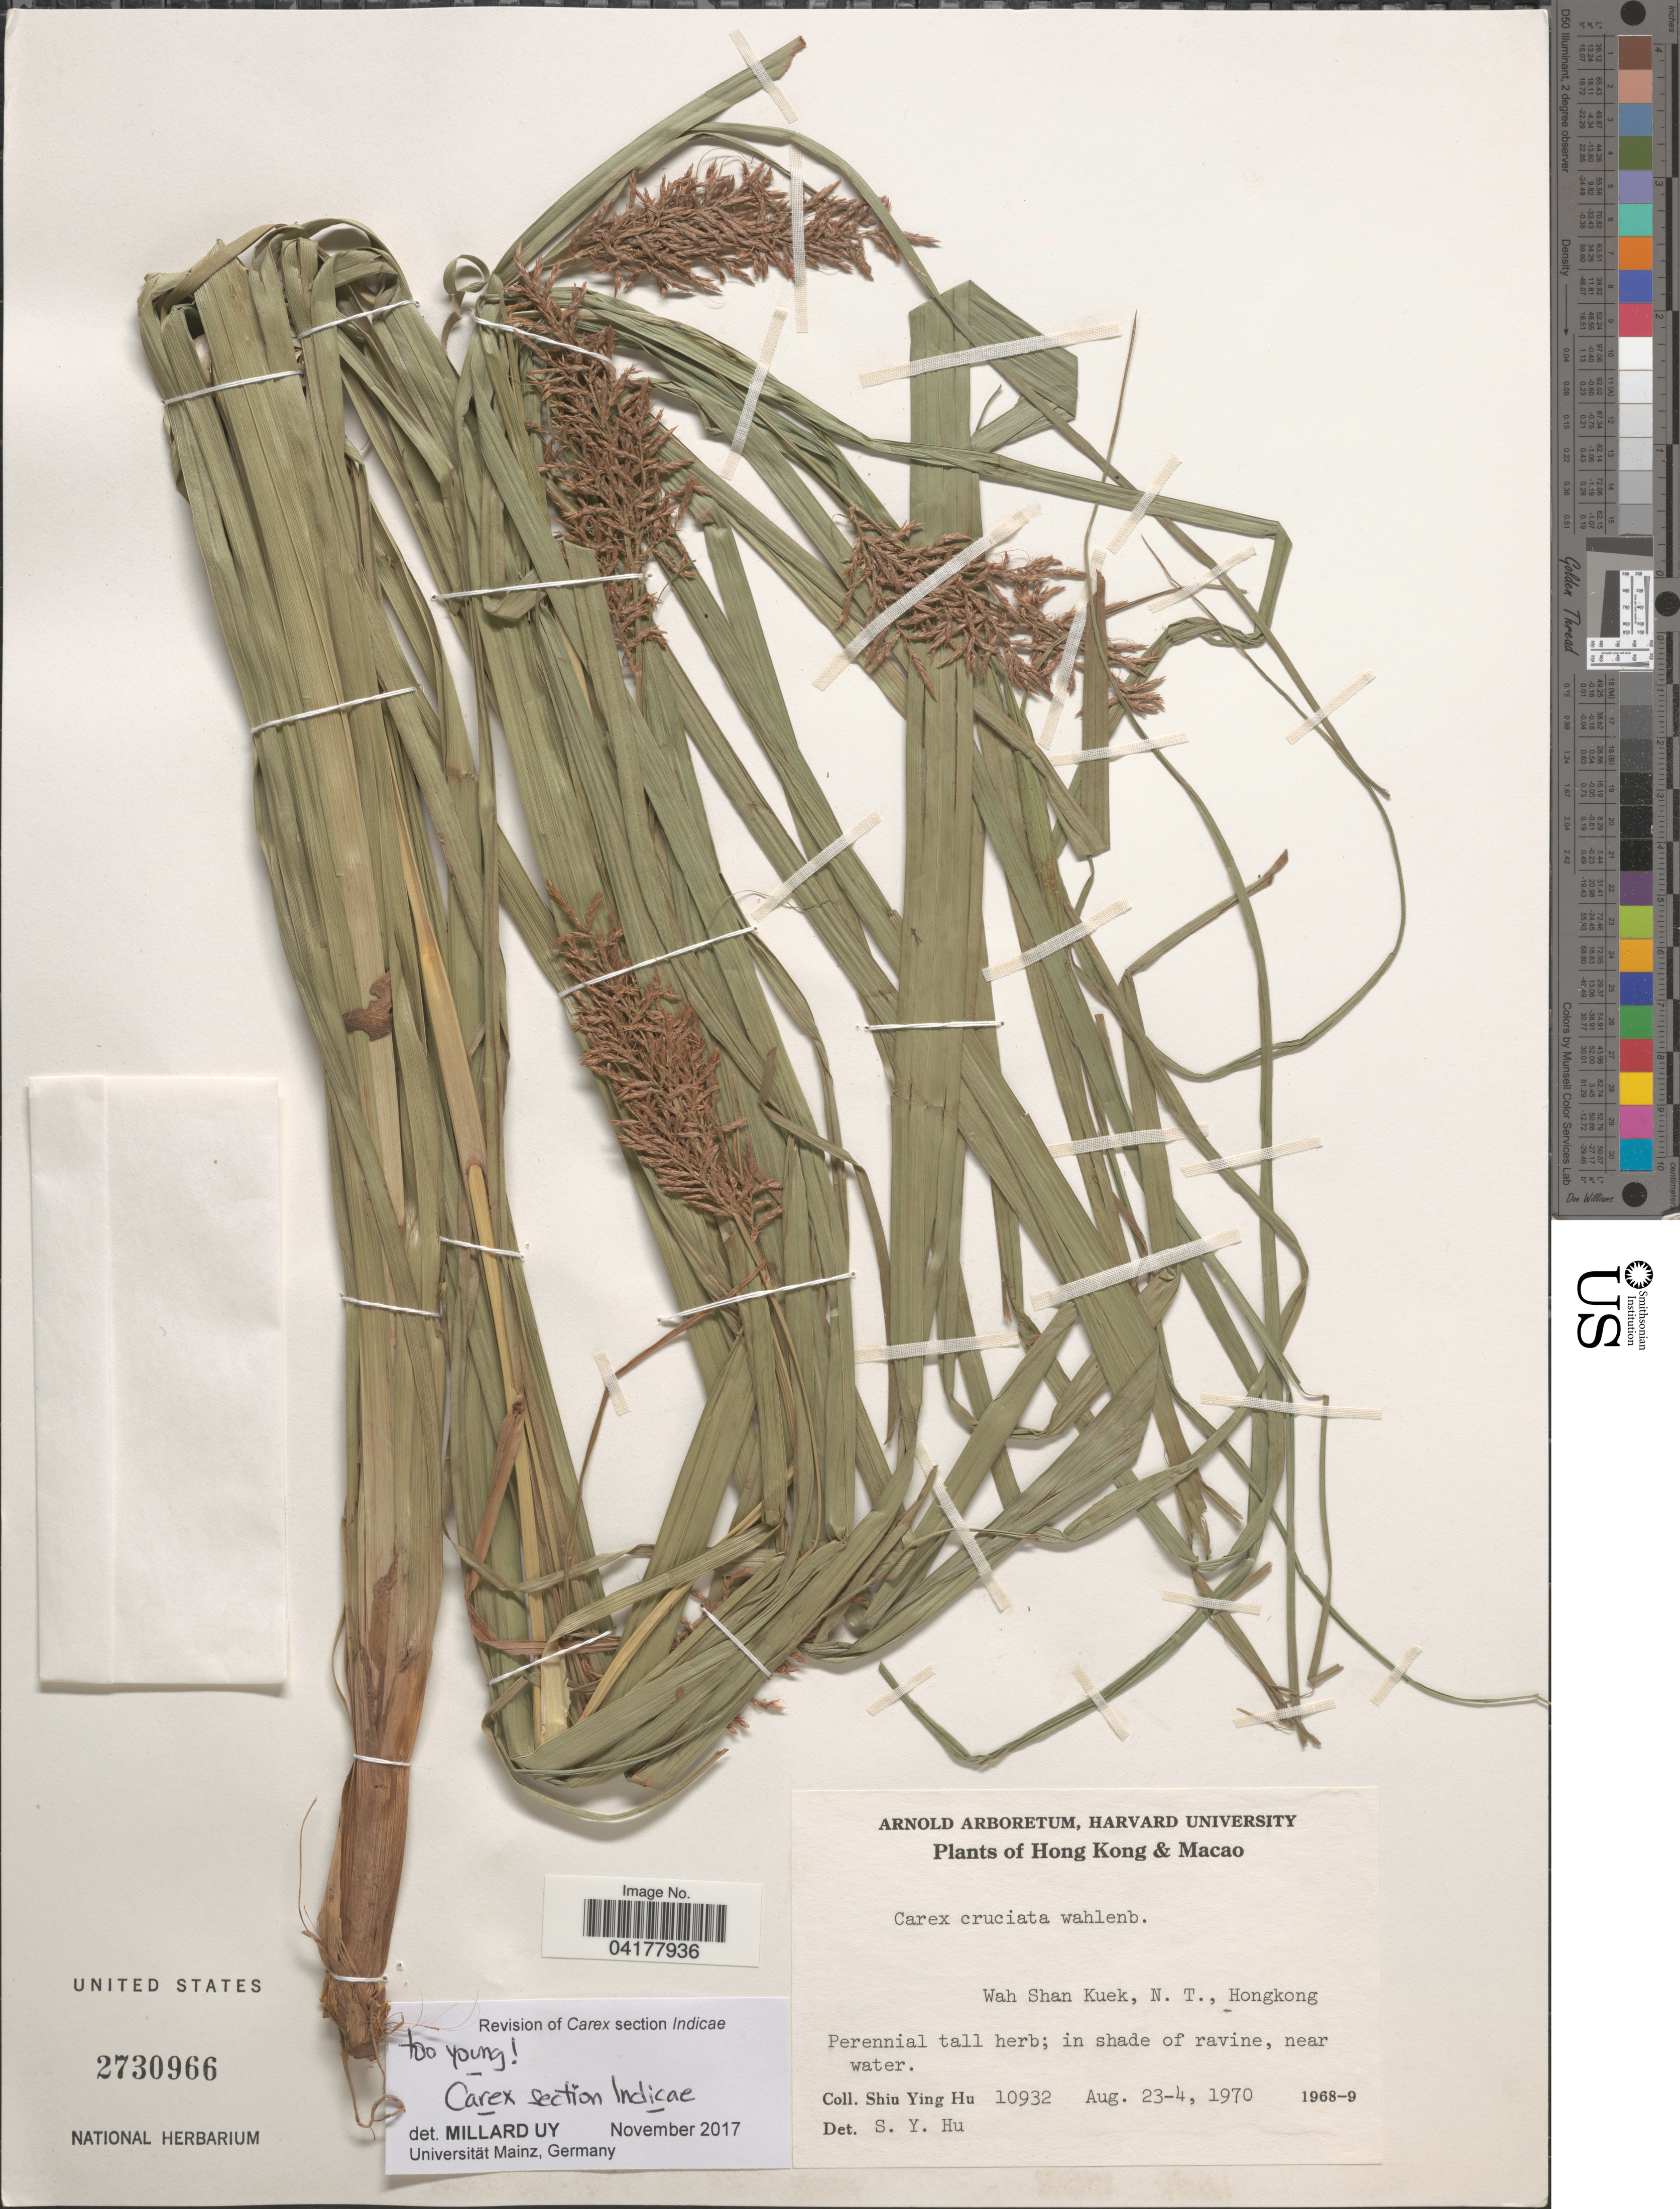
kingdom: Plantae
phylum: Tracheophyta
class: Liliopsida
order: Poales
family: Cyperaceae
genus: Carex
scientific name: Carex cruciata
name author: Wahlenb.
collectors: S. Y. Hu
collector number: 10932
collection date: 1970-08-23/1970-08-24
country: China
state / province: Hong Kong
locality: Wah Shan Kuek, N. T.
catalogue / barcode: US 2730966